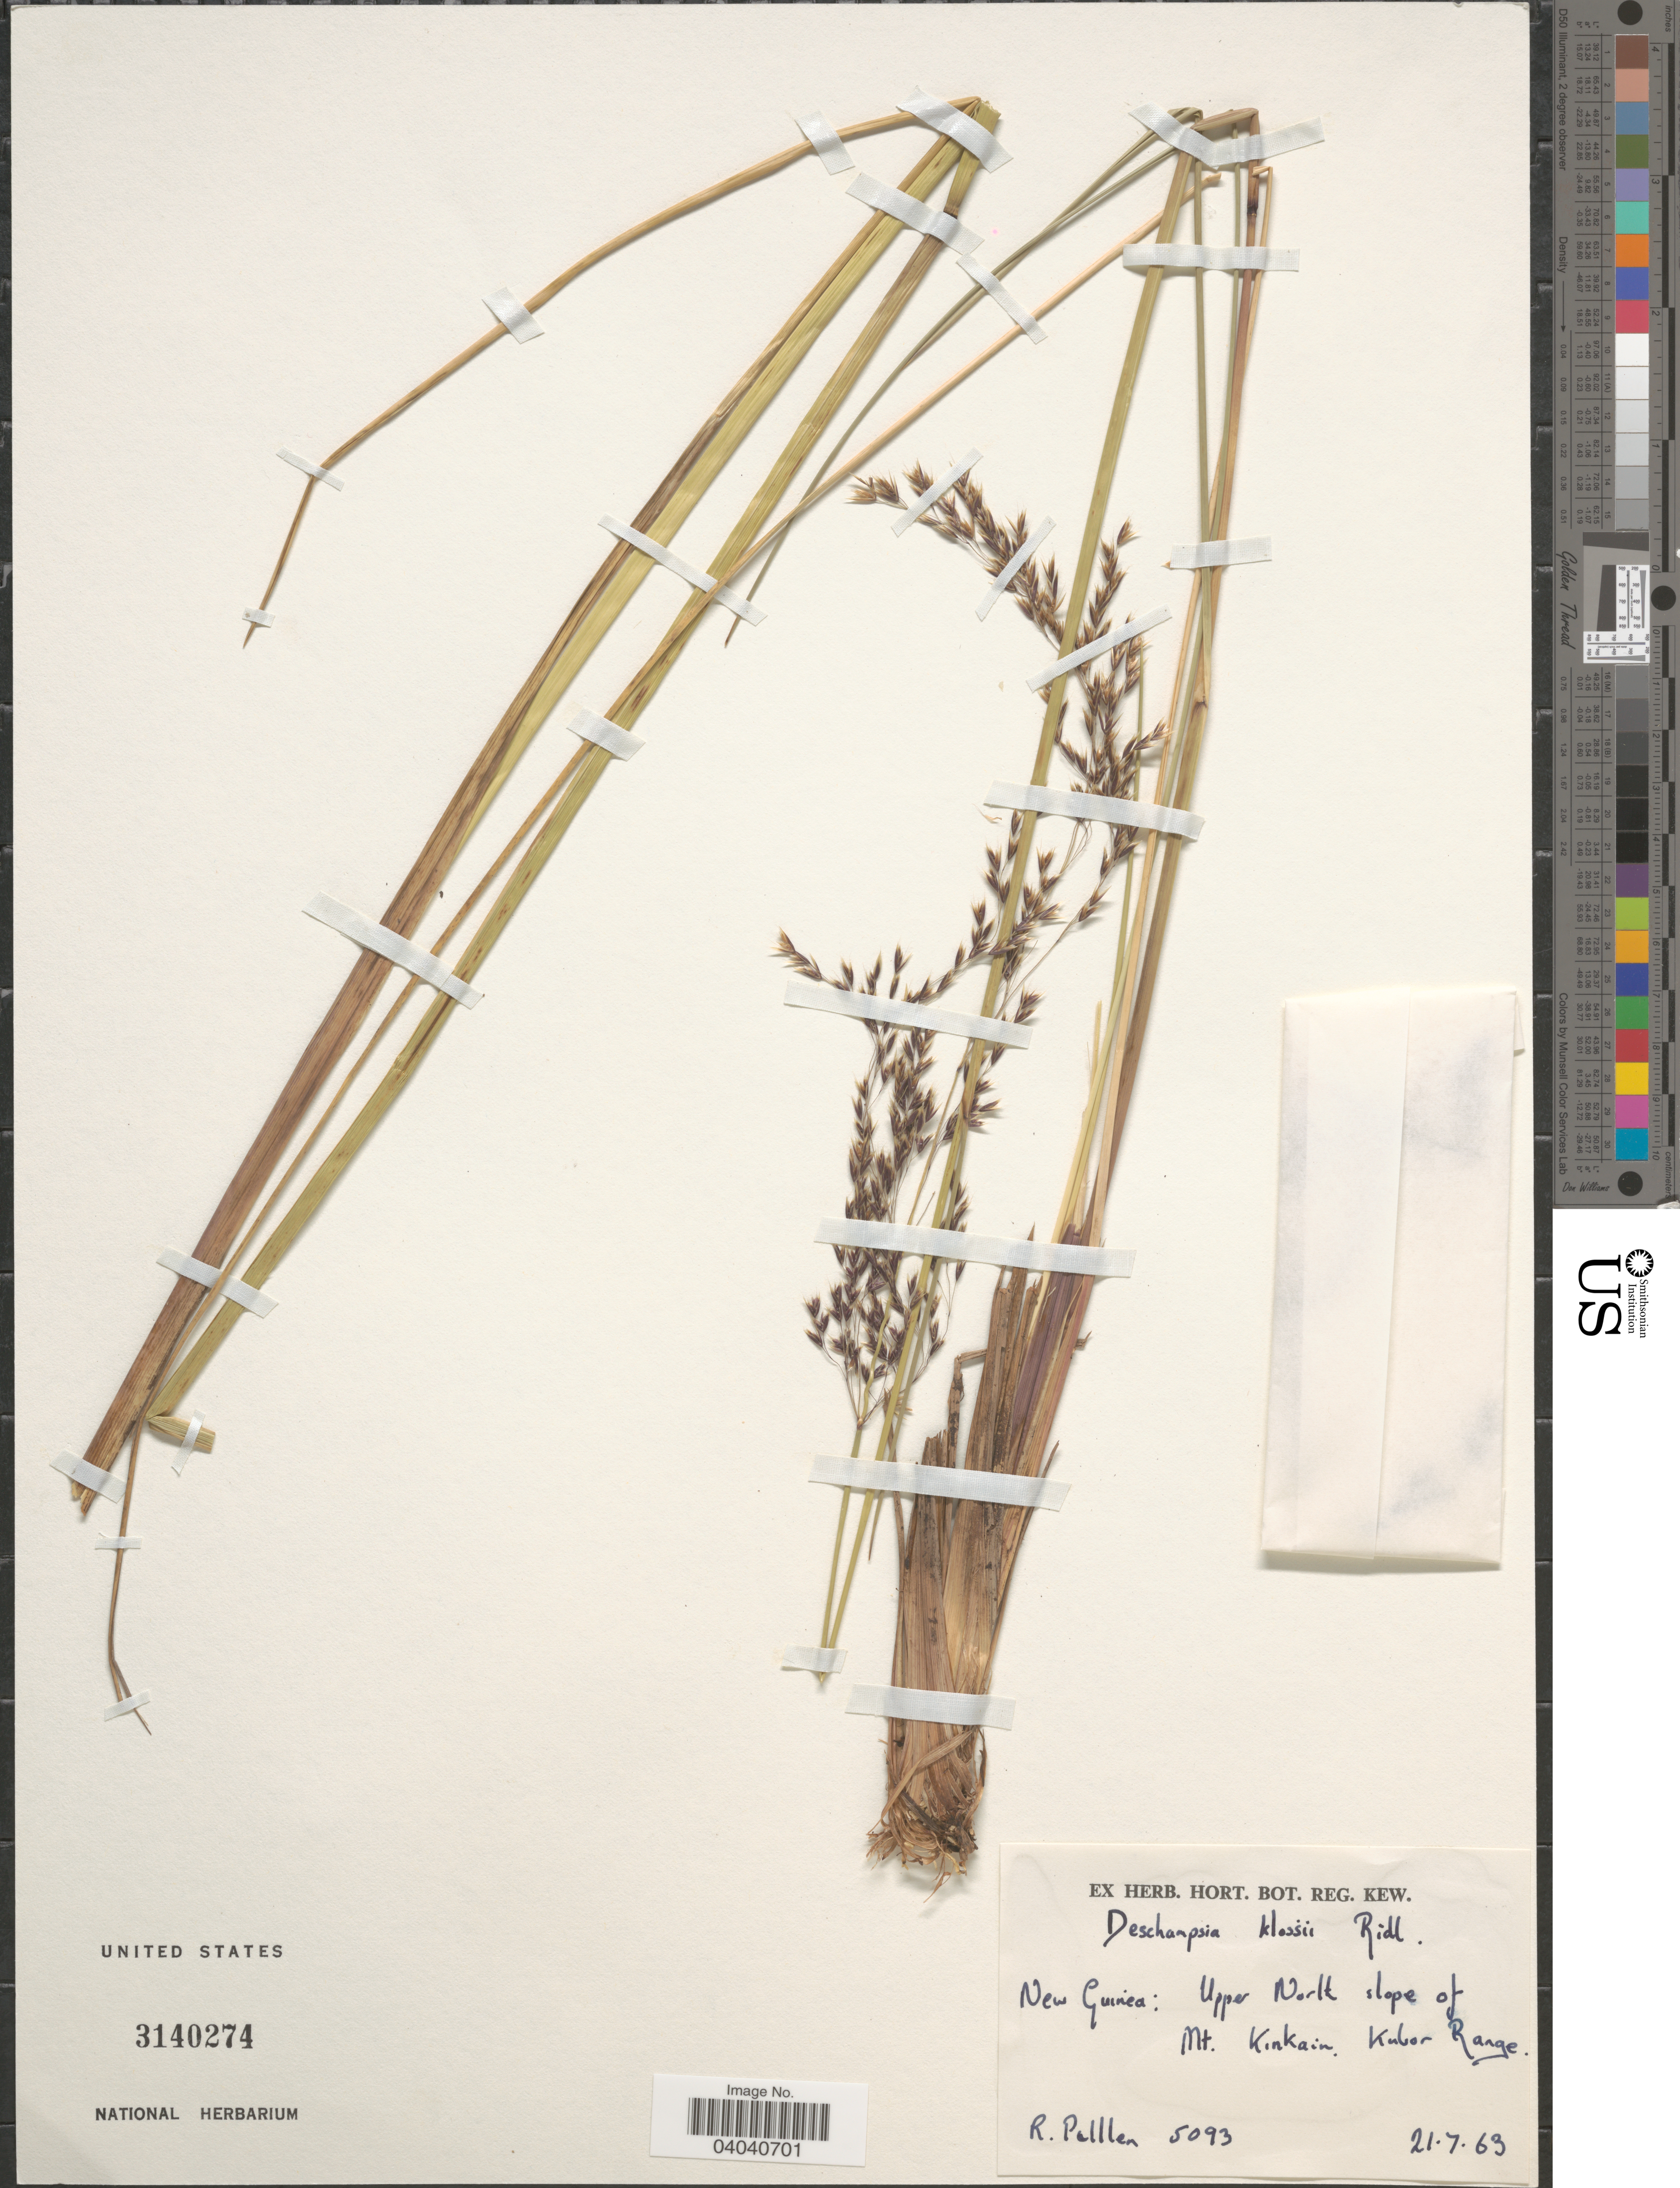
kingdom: Plantae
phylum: Tracheophyta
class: Liliopsida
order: Poales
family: Poaceae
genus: Deschampsia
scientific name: Deschampsia klossii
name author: Ridl.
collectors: R. Pullen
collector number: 5093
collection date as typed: Transcribed d/m/y: 21/7/63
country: Papua New Guinea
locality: New Guinea: Upper North slope of Mt. Kinkain, Kubor Range.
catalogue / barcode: US 3140274